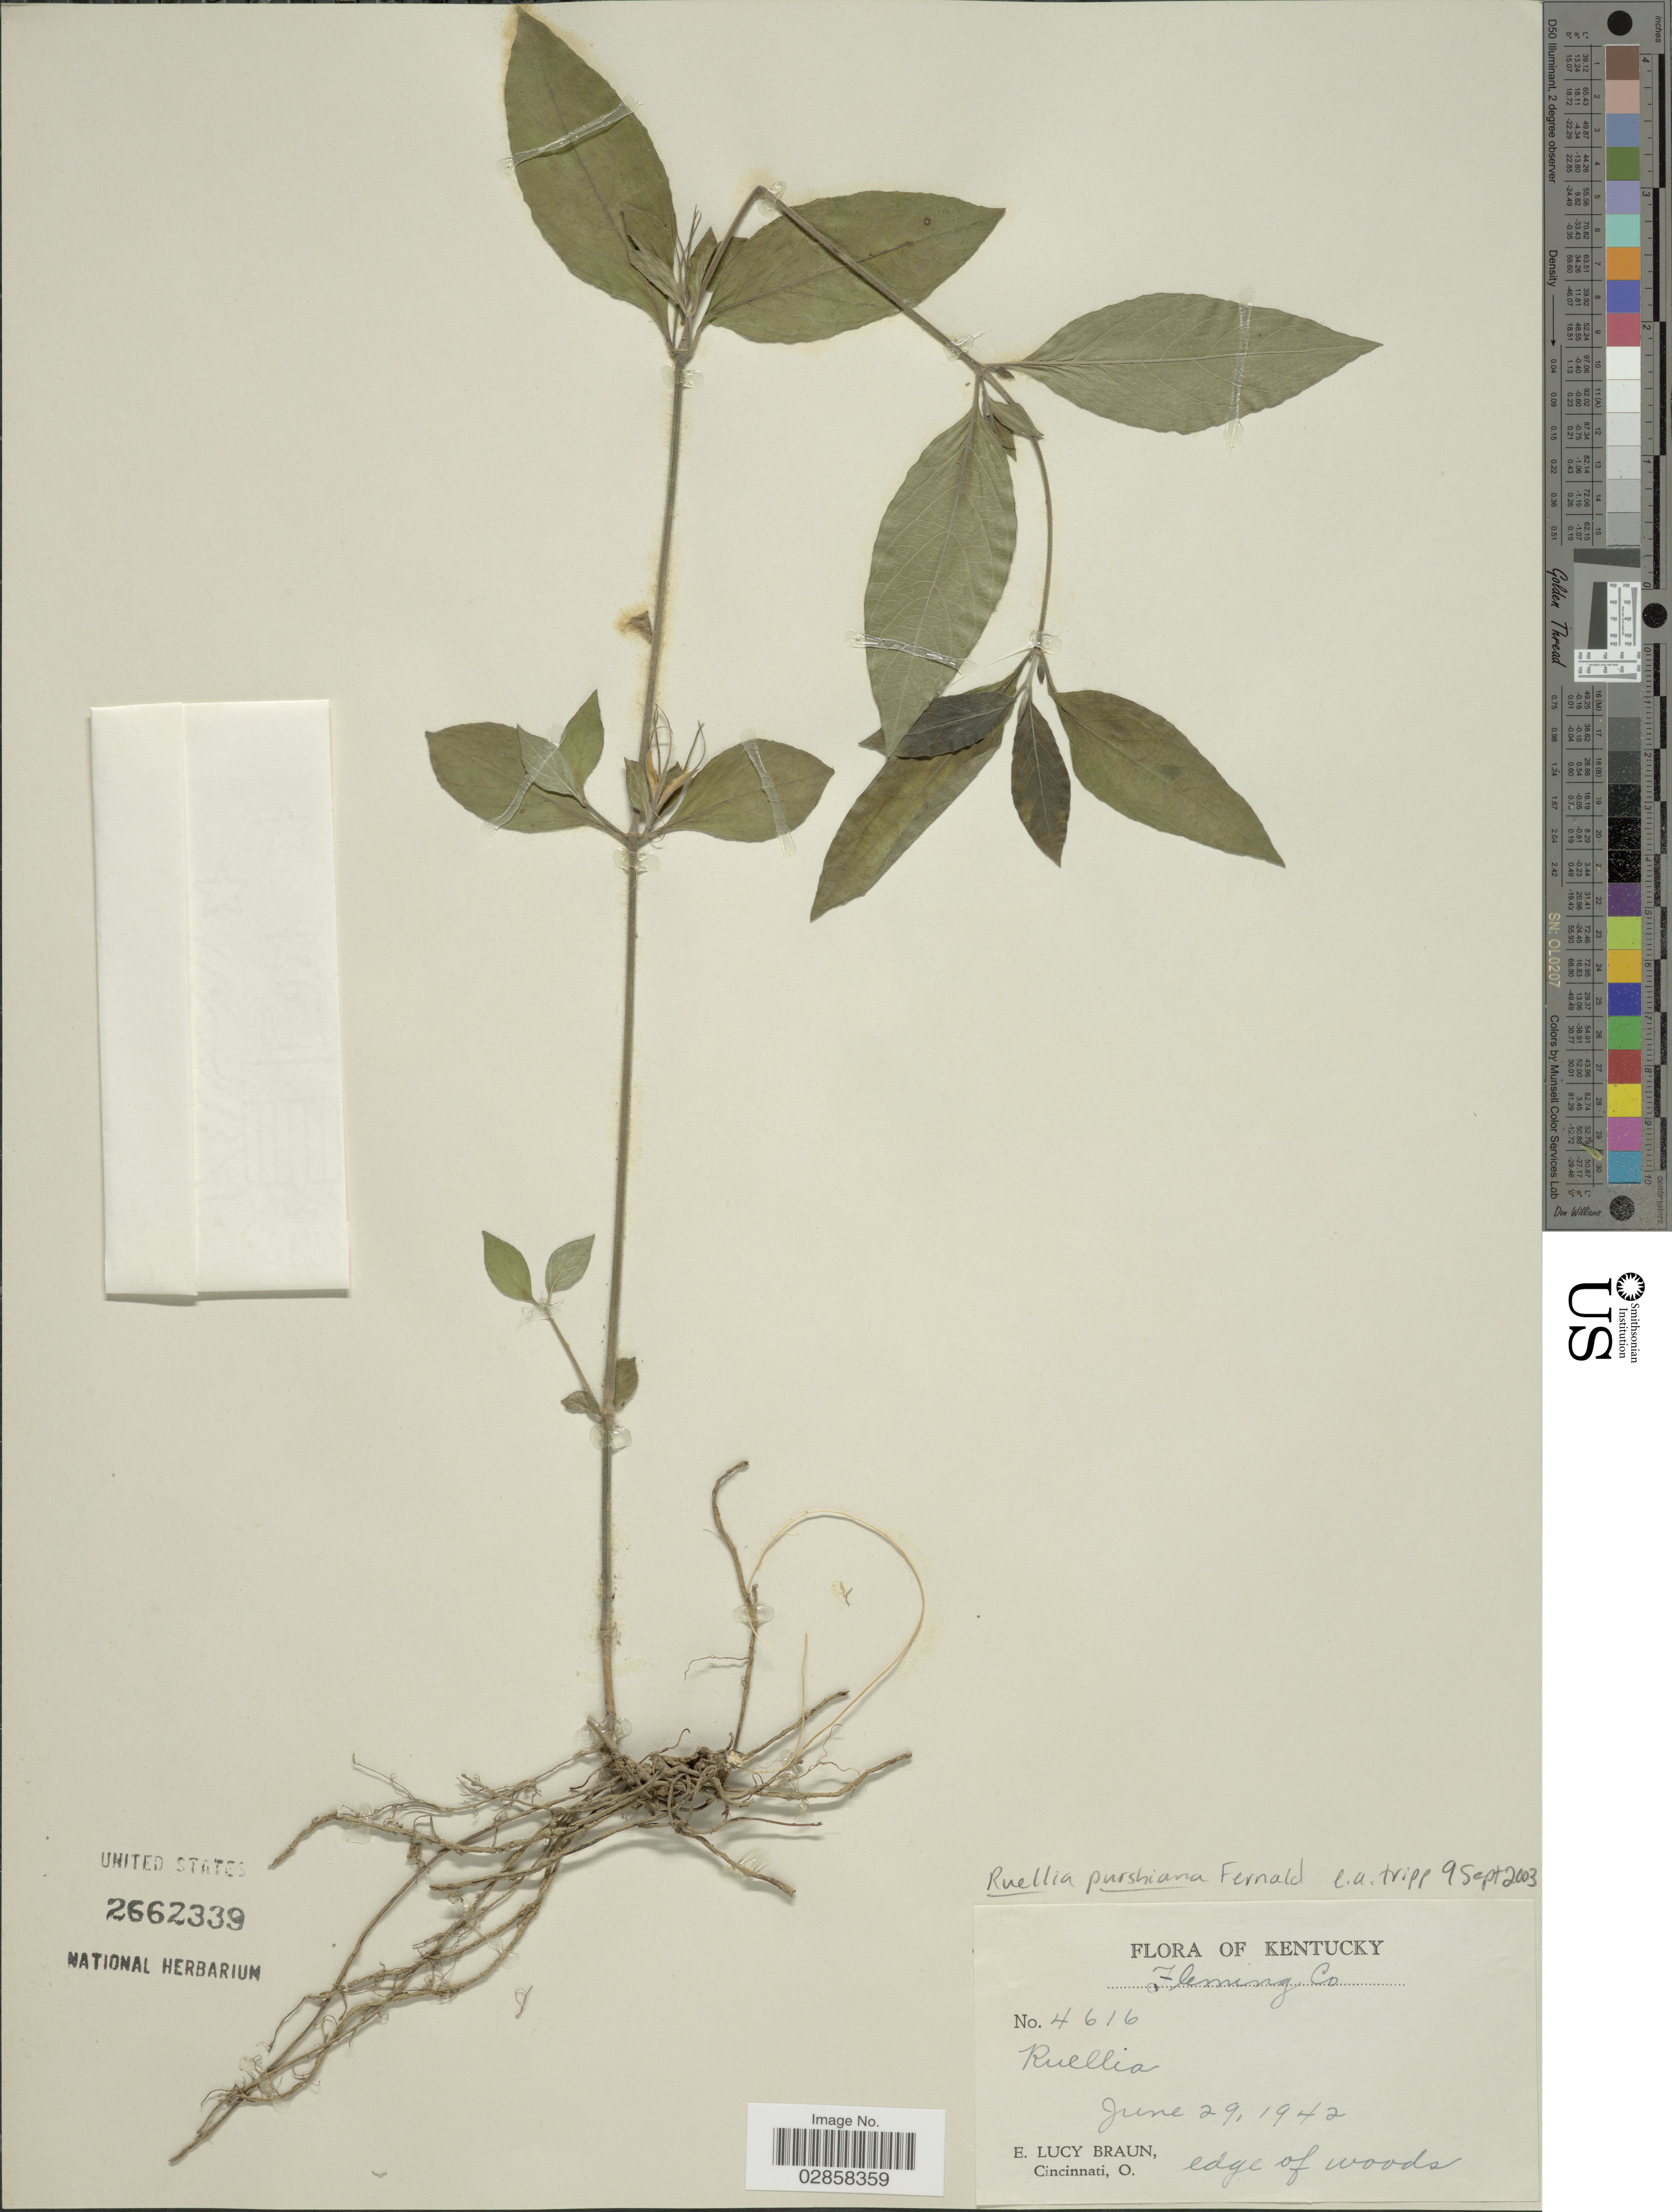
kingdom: Plantae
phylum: Tracheophyta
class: Magnoliopsida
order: Lamiales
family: Acanthaceae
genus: Ruellia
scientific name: Ruellia sp.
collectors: E. L. Braun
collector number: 4616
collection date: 1942-06-29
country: United States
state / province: Kentucky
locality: Fleming Co.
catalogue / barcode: US 2662339